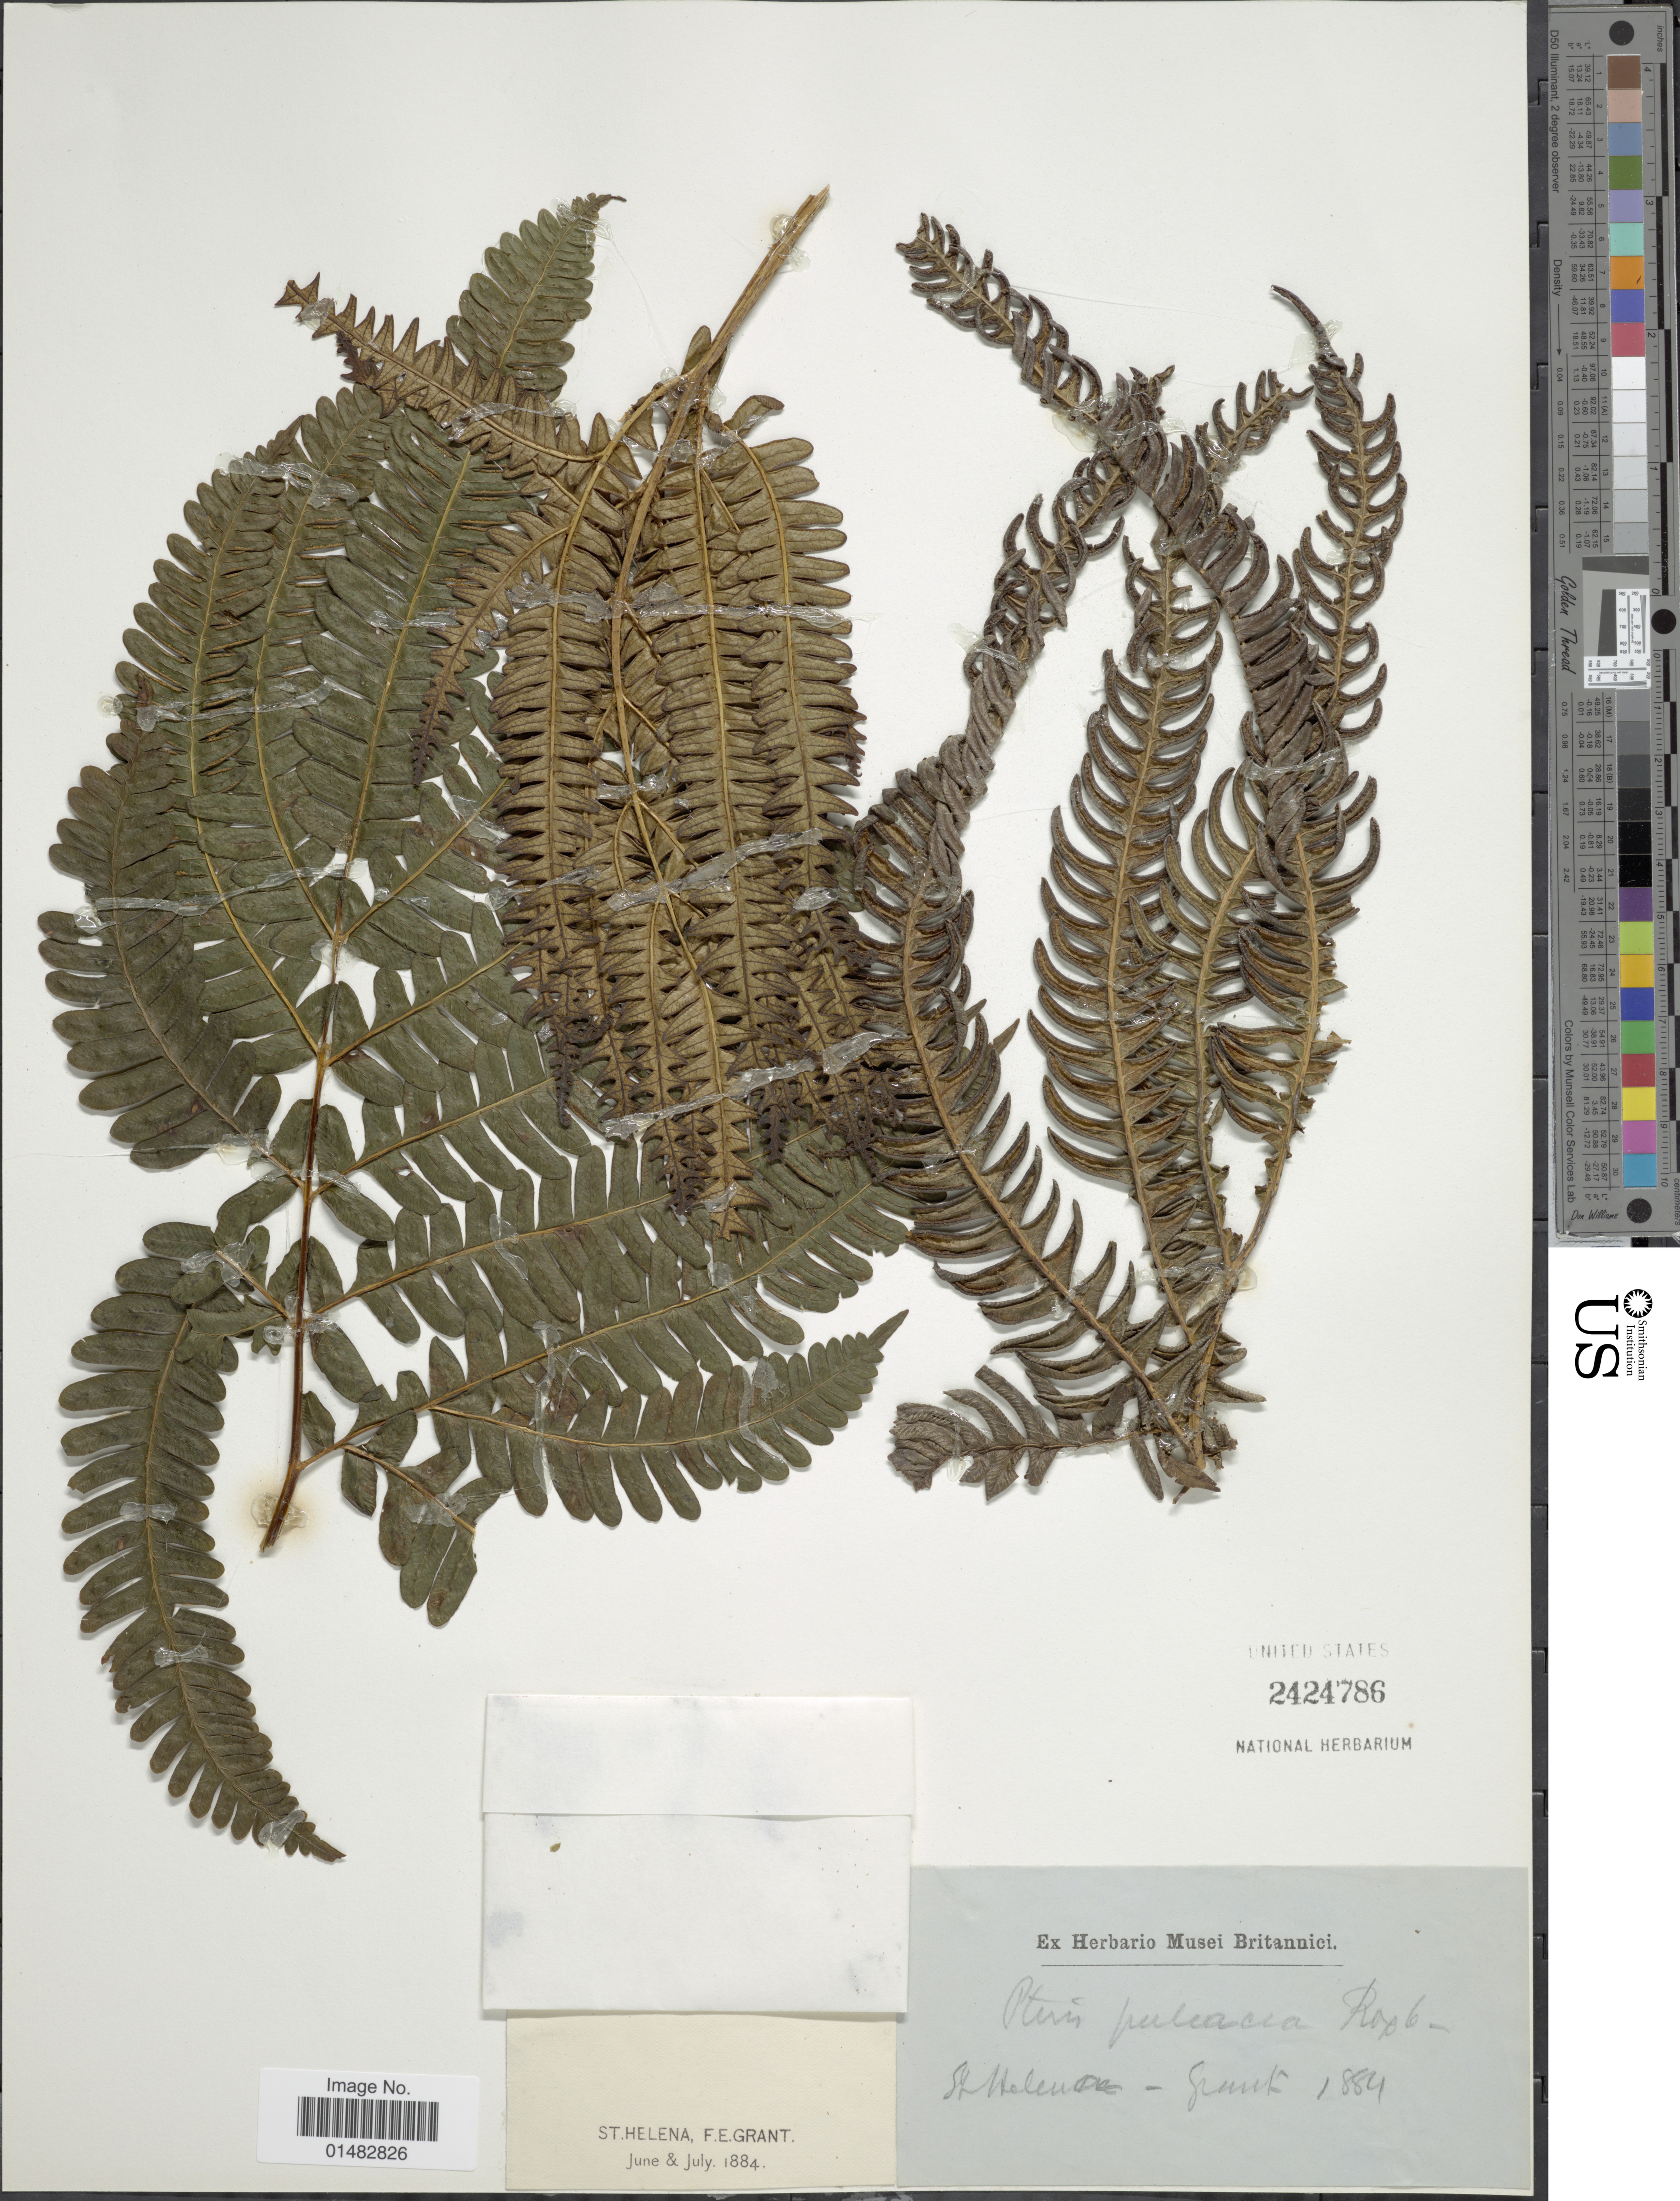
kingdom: Plantae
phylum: Tracheophyta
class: Polypodiopsida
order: Polypodiales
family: Pteridaceae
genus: Pteris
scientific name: Pteris paleacea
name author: Roxb.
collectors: F. Grant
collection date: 1884-06/1884-07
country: St. Helena Islands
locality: St. Helena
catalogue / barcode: US 2424786